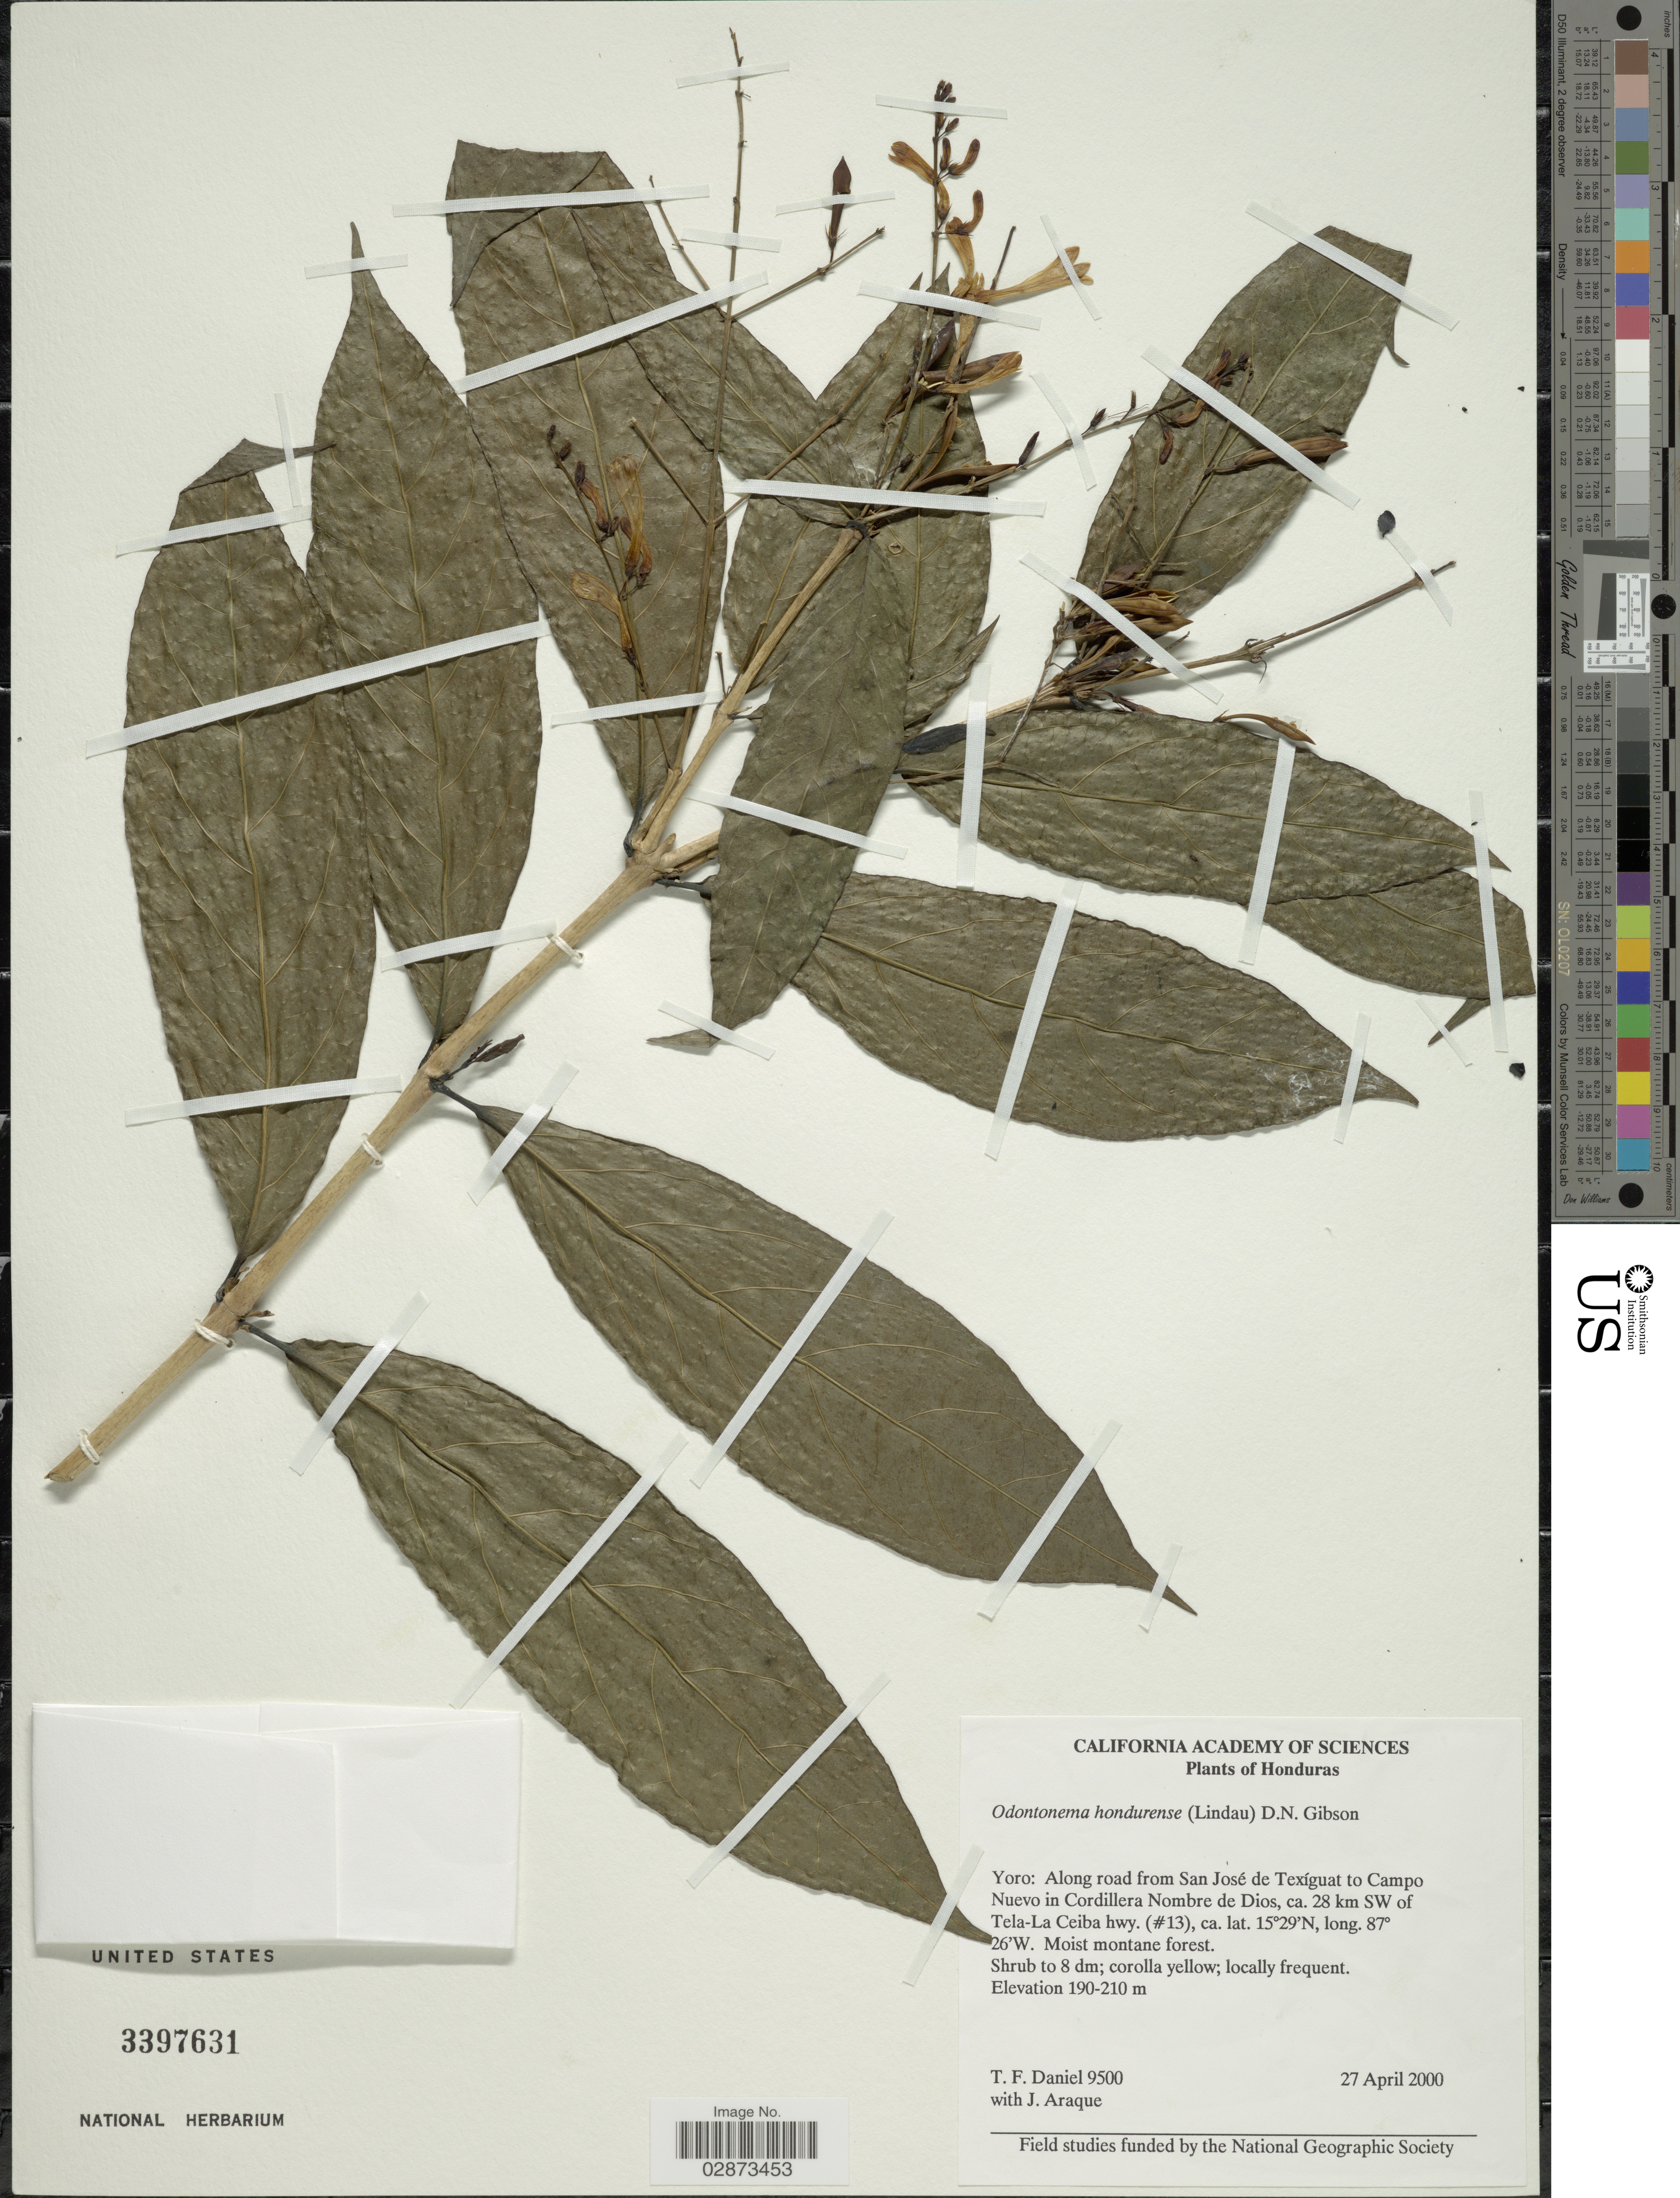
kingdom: Plantae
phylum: Tracheophyta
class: Magnoliopsida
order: Lamiales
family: Acanthaceae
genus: Odontonema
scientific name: Odontonema hondurensis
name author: (Lindau) D.N. Gibson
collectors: T. F. Daniel & J. Araque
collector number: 9500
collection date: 2000-04-27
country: Honduras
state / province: Yoro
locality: Along road from San José de Texíguat to Campo Nuevo in Cordillera Nombre de Dios, ca. 28 km SW of Tela-La Ceiba hwy. (# 13).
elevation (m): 190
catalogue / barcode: US 3397631